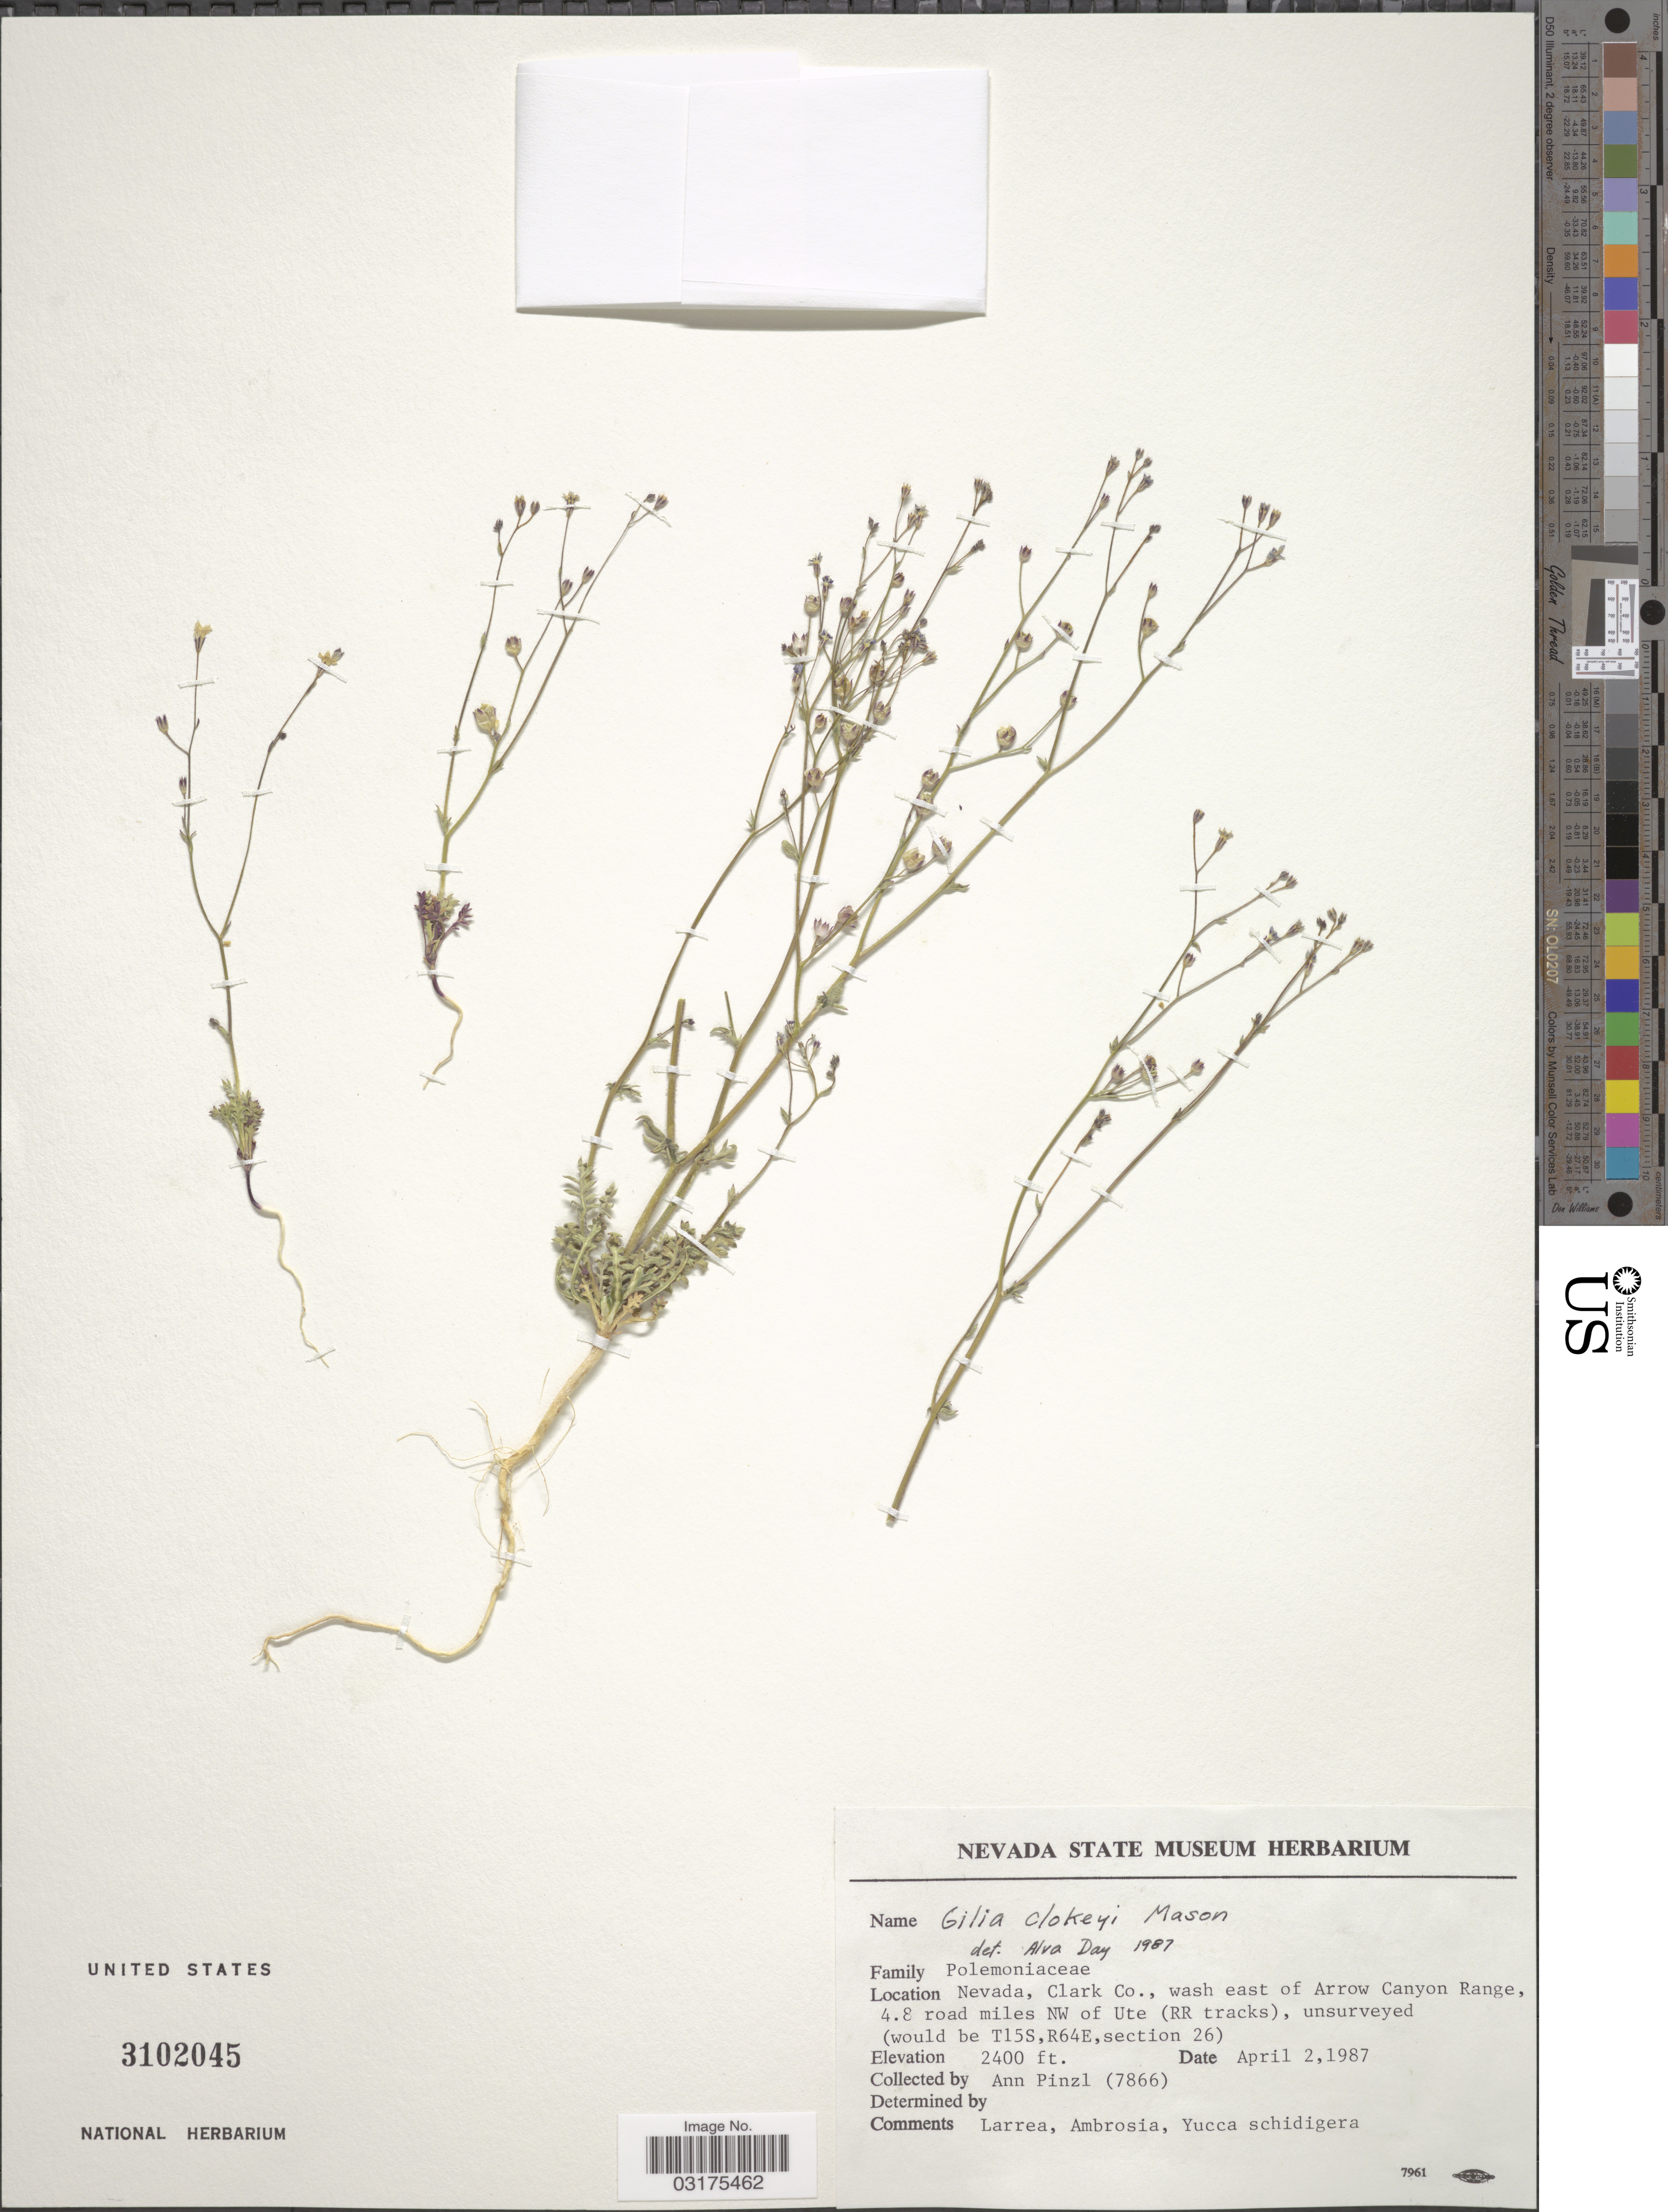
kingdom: Plantae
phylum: Tracheophyta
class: Magnoliopsida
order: Ericales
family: Polemoniaceae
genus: Gilia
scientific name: Gilia clokeyi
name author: H. Mason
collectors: A. Pinzl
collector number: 7866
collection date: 1987-04-02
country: United States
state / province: Nevada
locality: Nevada, Clark Co., wash east of Arrow Canyon Range, 4.8 road miles NW of Ute (RR tracks), unsurveyed (would be T15S, R64E, section 26).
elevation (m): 732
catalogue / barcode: US 3102045